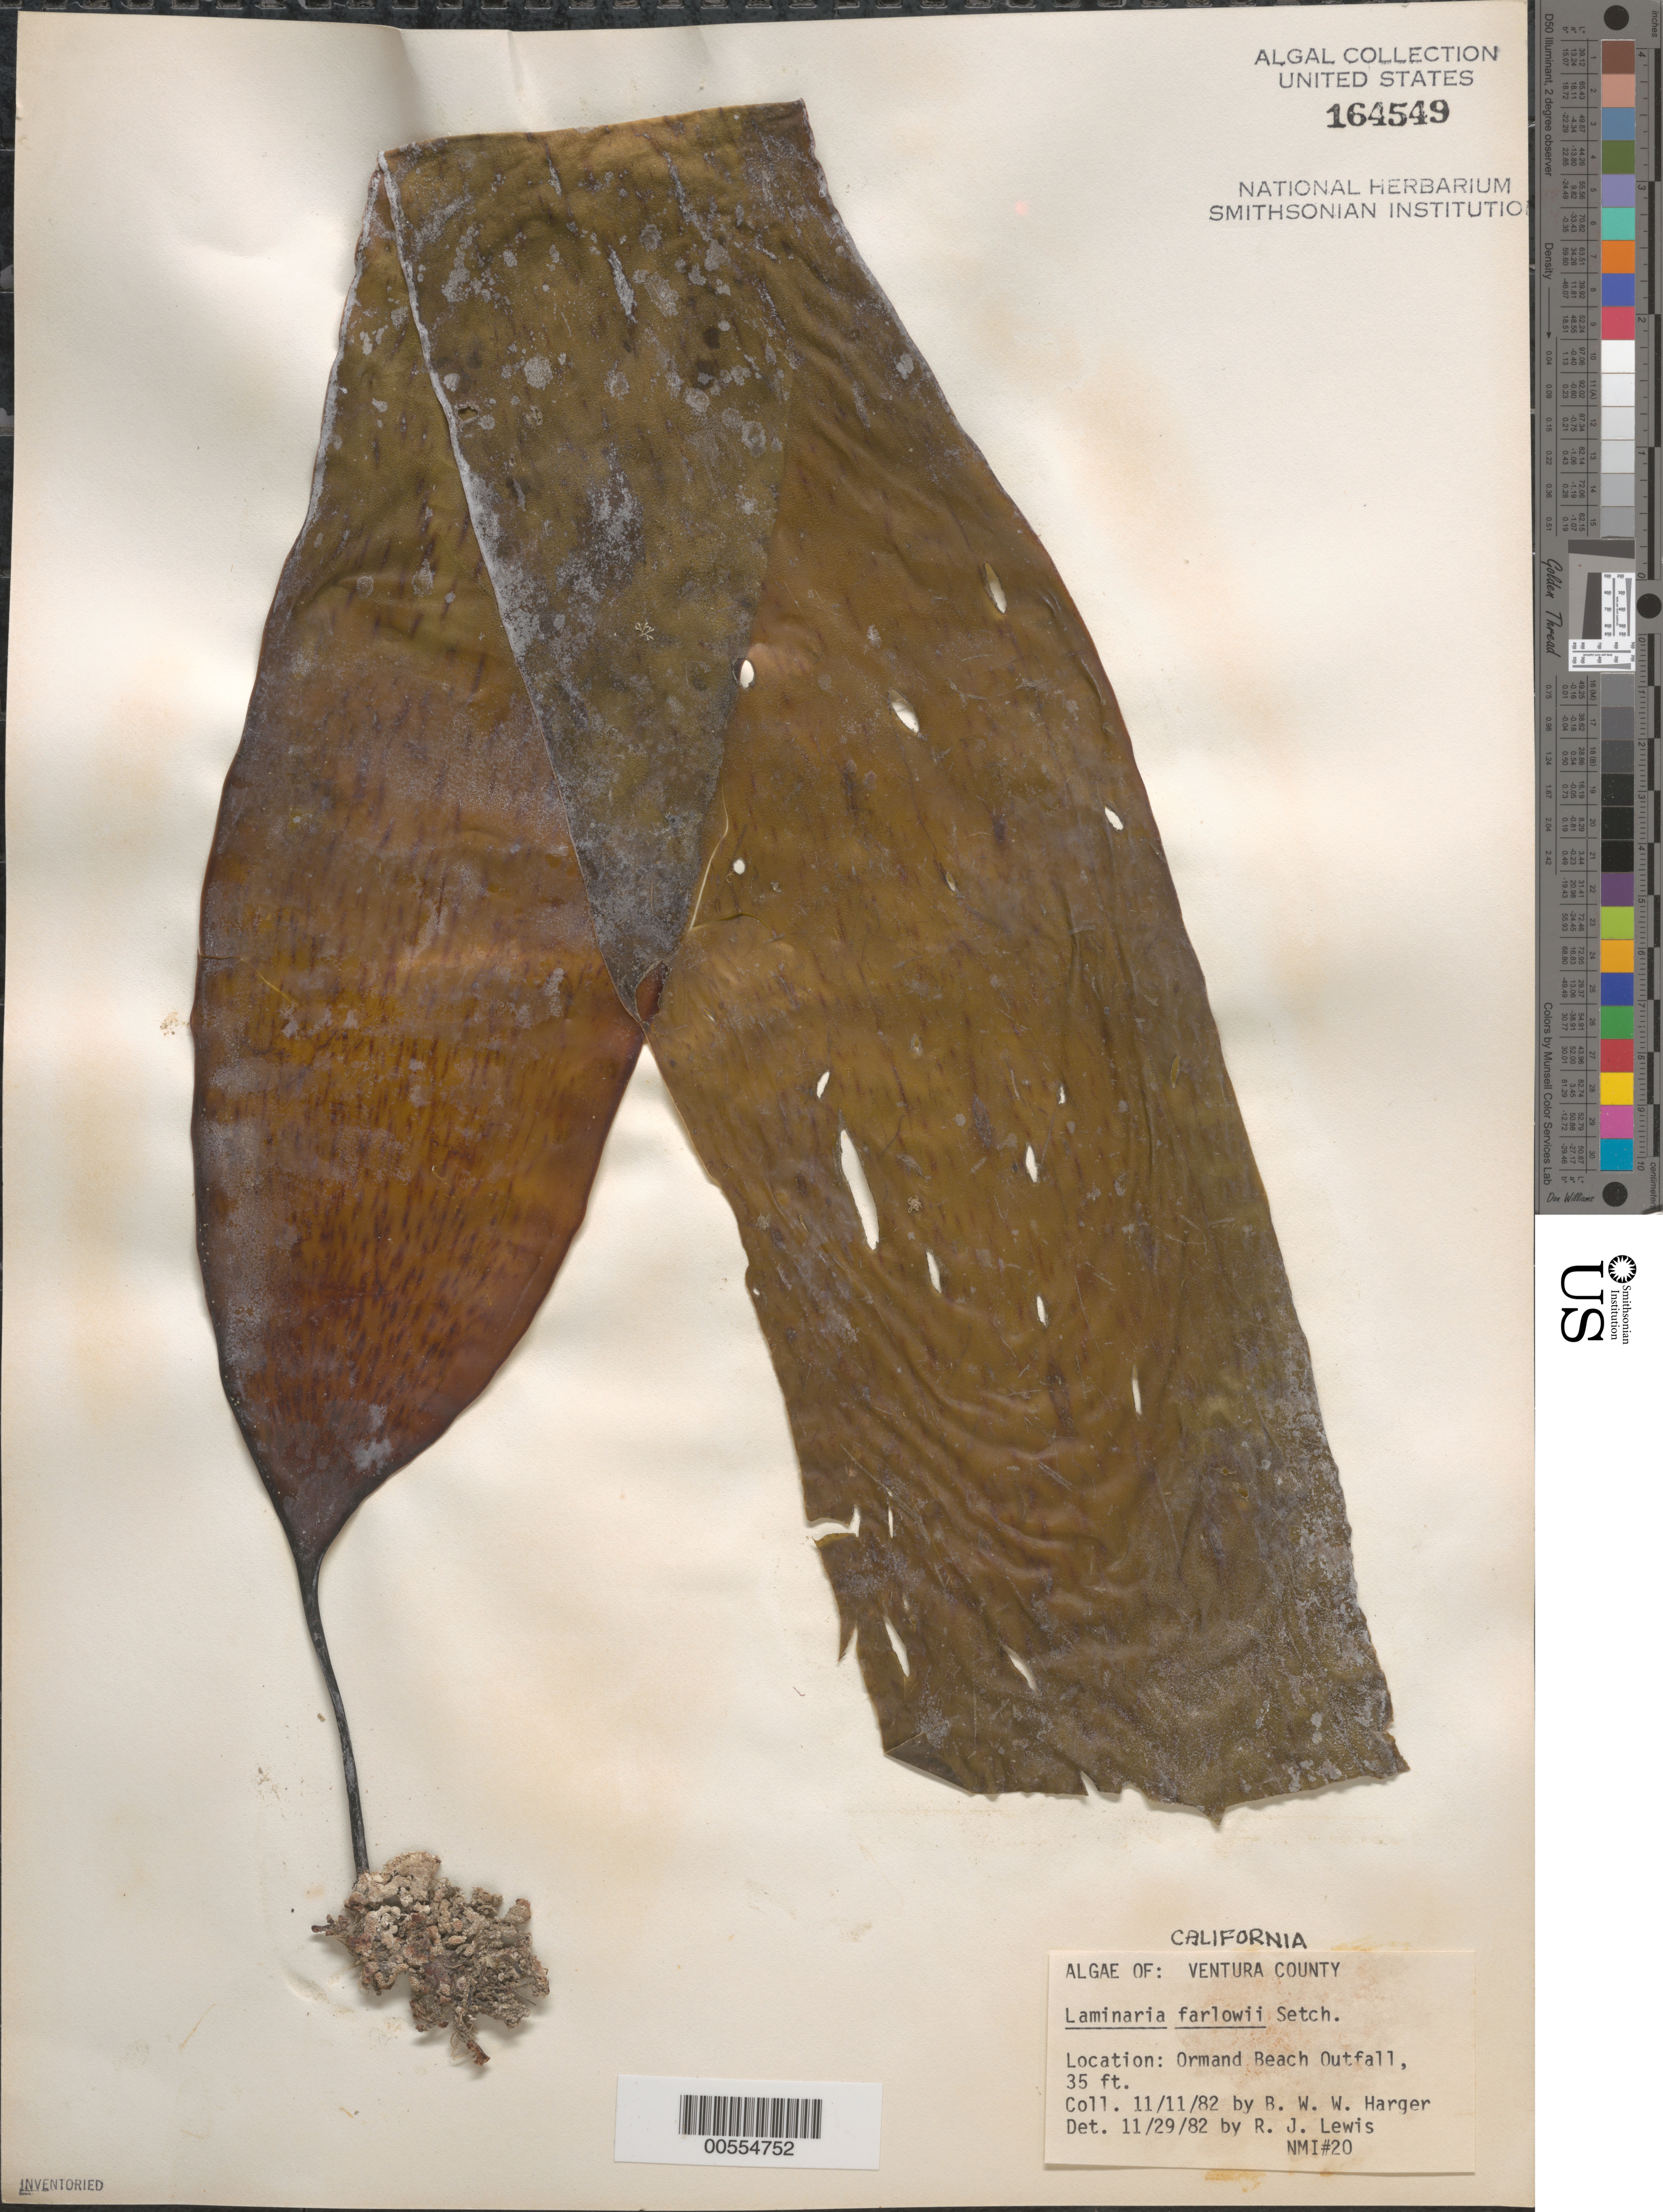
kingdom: Chromista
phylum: Ochrophyta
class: Phaeophyceae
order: Laminariales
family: Laminariaceae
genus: Laminaria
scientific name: Laminaria farlowii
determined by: Lewis, R. J.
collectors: B. W. Harger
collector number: NMI 20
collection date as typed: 11 Nov 1982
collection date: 1982-11-11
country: United States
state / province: California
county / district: Ventura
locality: Ormand Beach outfall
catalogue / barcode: US 164549